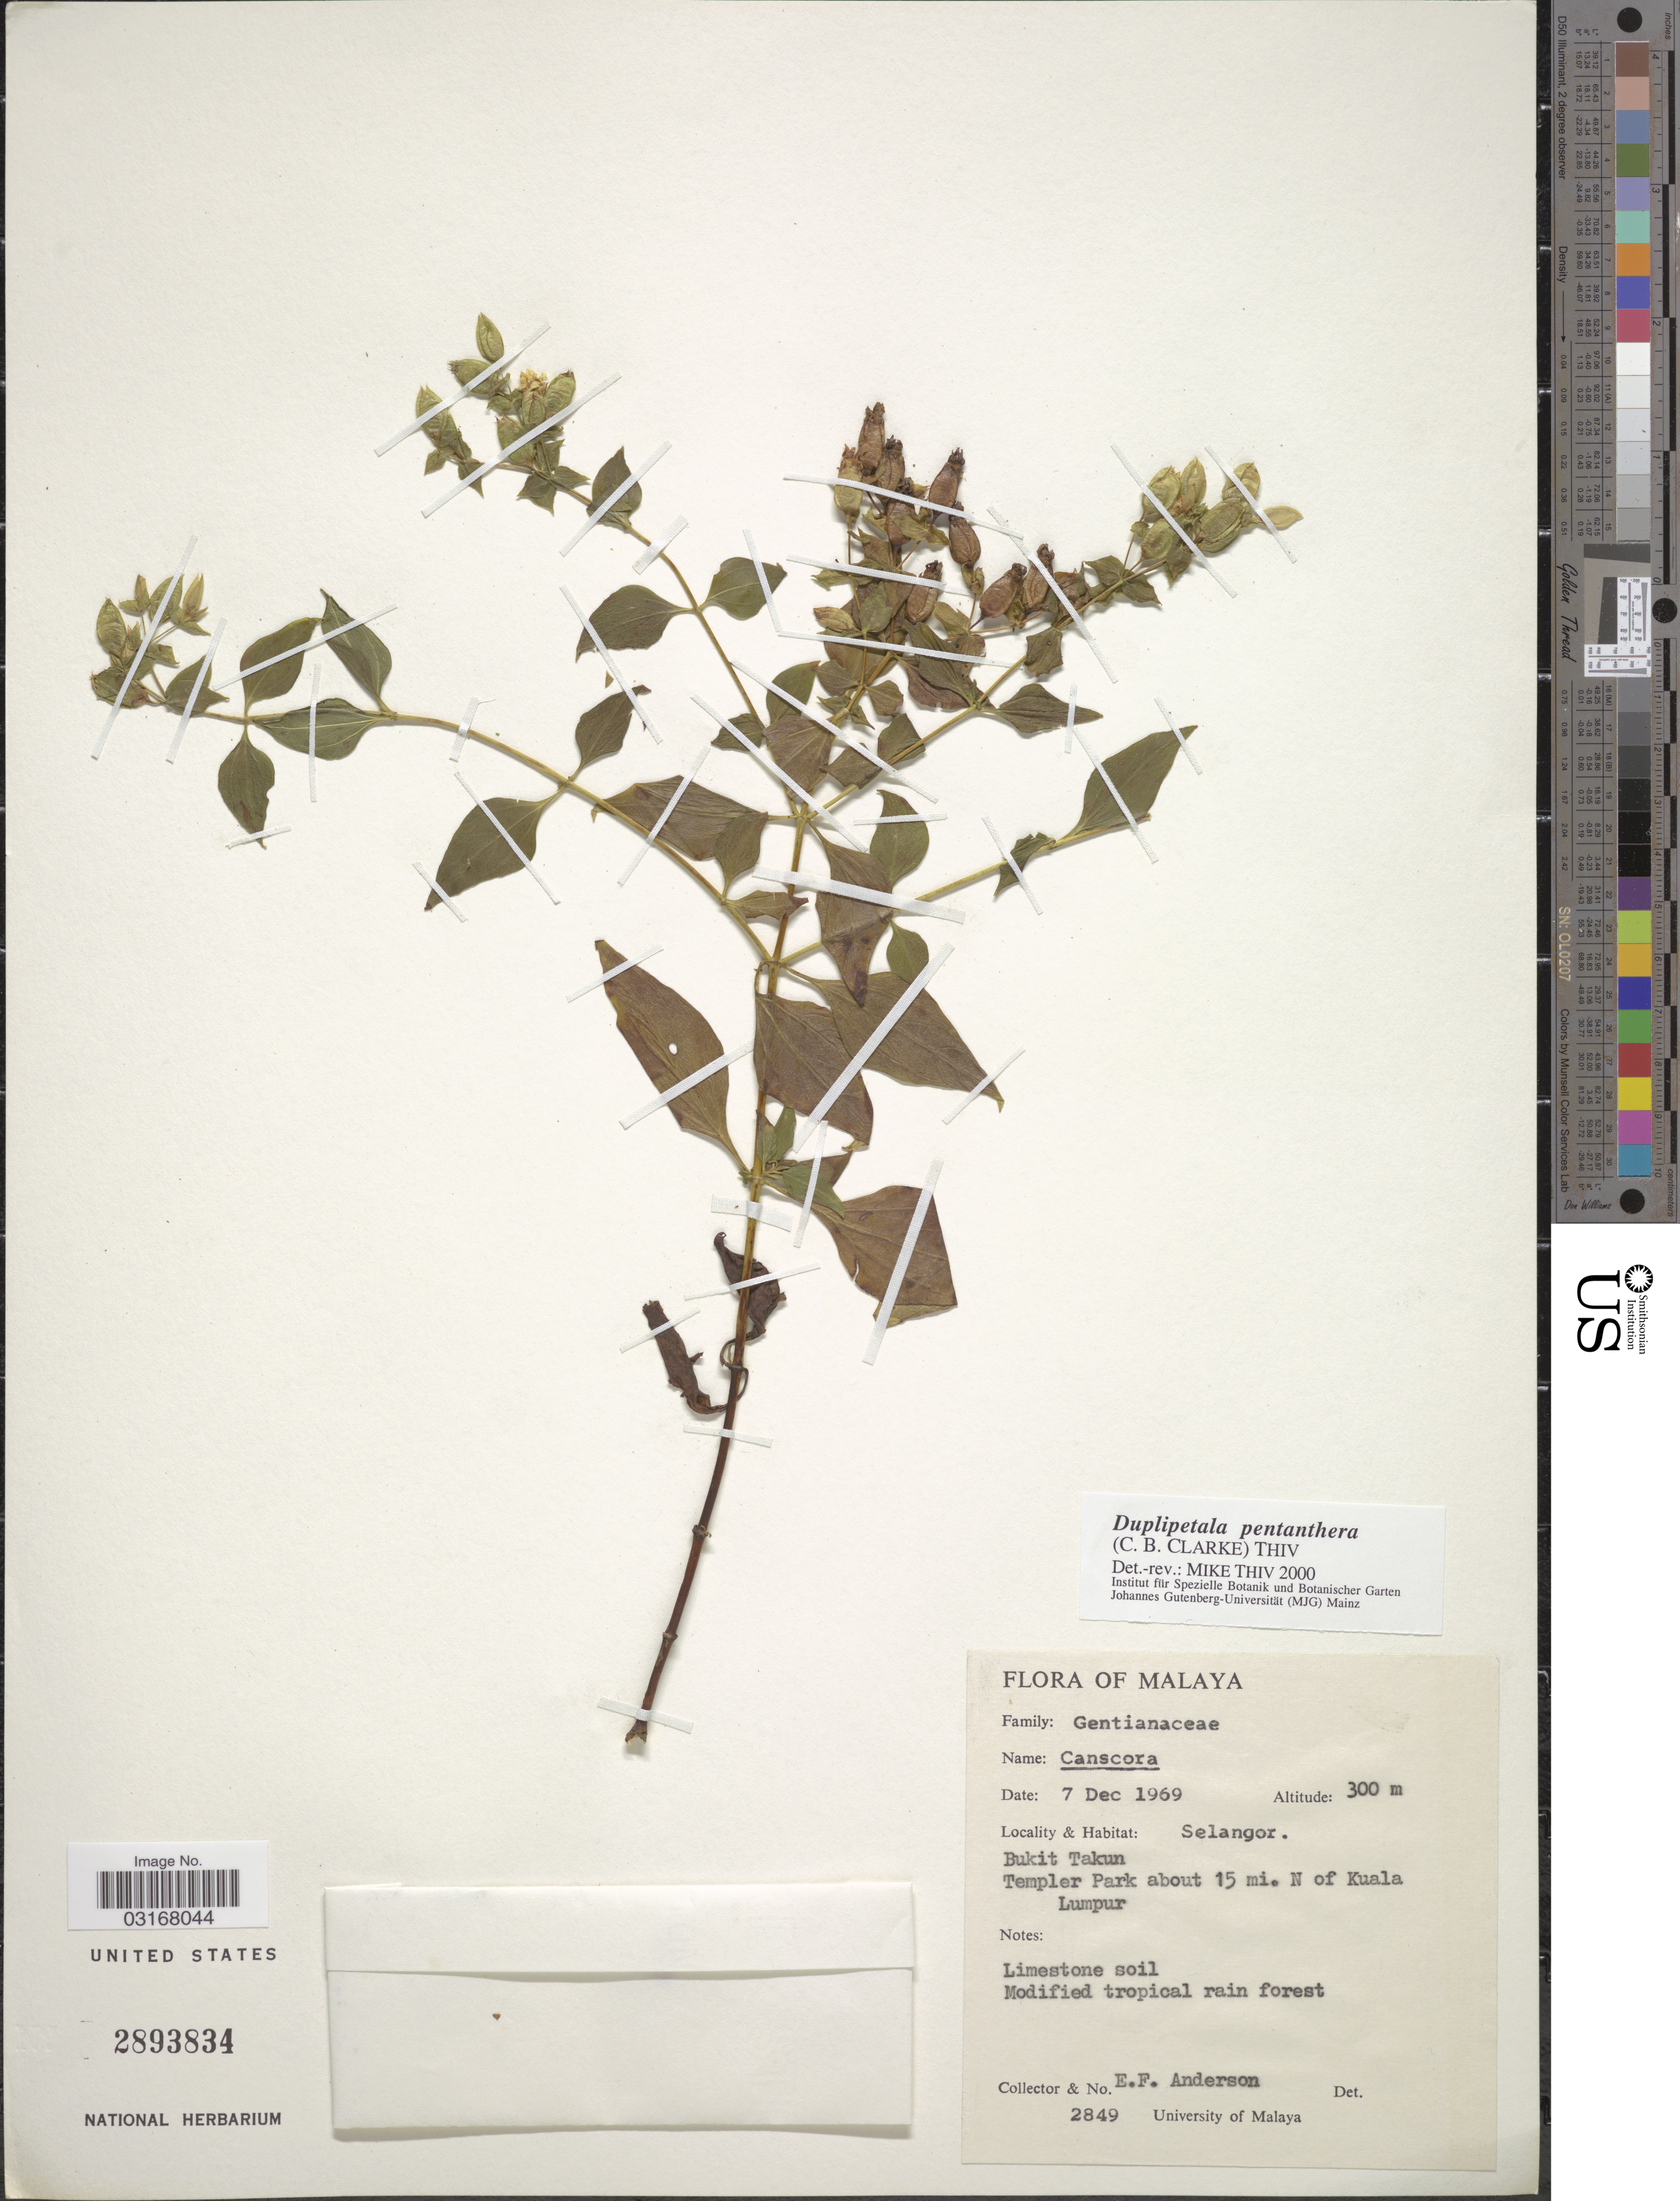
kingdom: Plantae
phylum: Tracheophyta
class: Magnoliopsida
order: Gentianales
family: Gentianaceae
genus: Duplipetala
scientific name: Duplipetala sp.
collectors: E. F. Anderson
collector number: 2849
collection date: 1969-12-07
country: Malaysia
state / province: Selangor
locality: Malaya. Bukit Takun Templer Park about 15 mi. N of Kuala Lumpur.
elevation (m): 300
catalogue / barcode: US 2893834